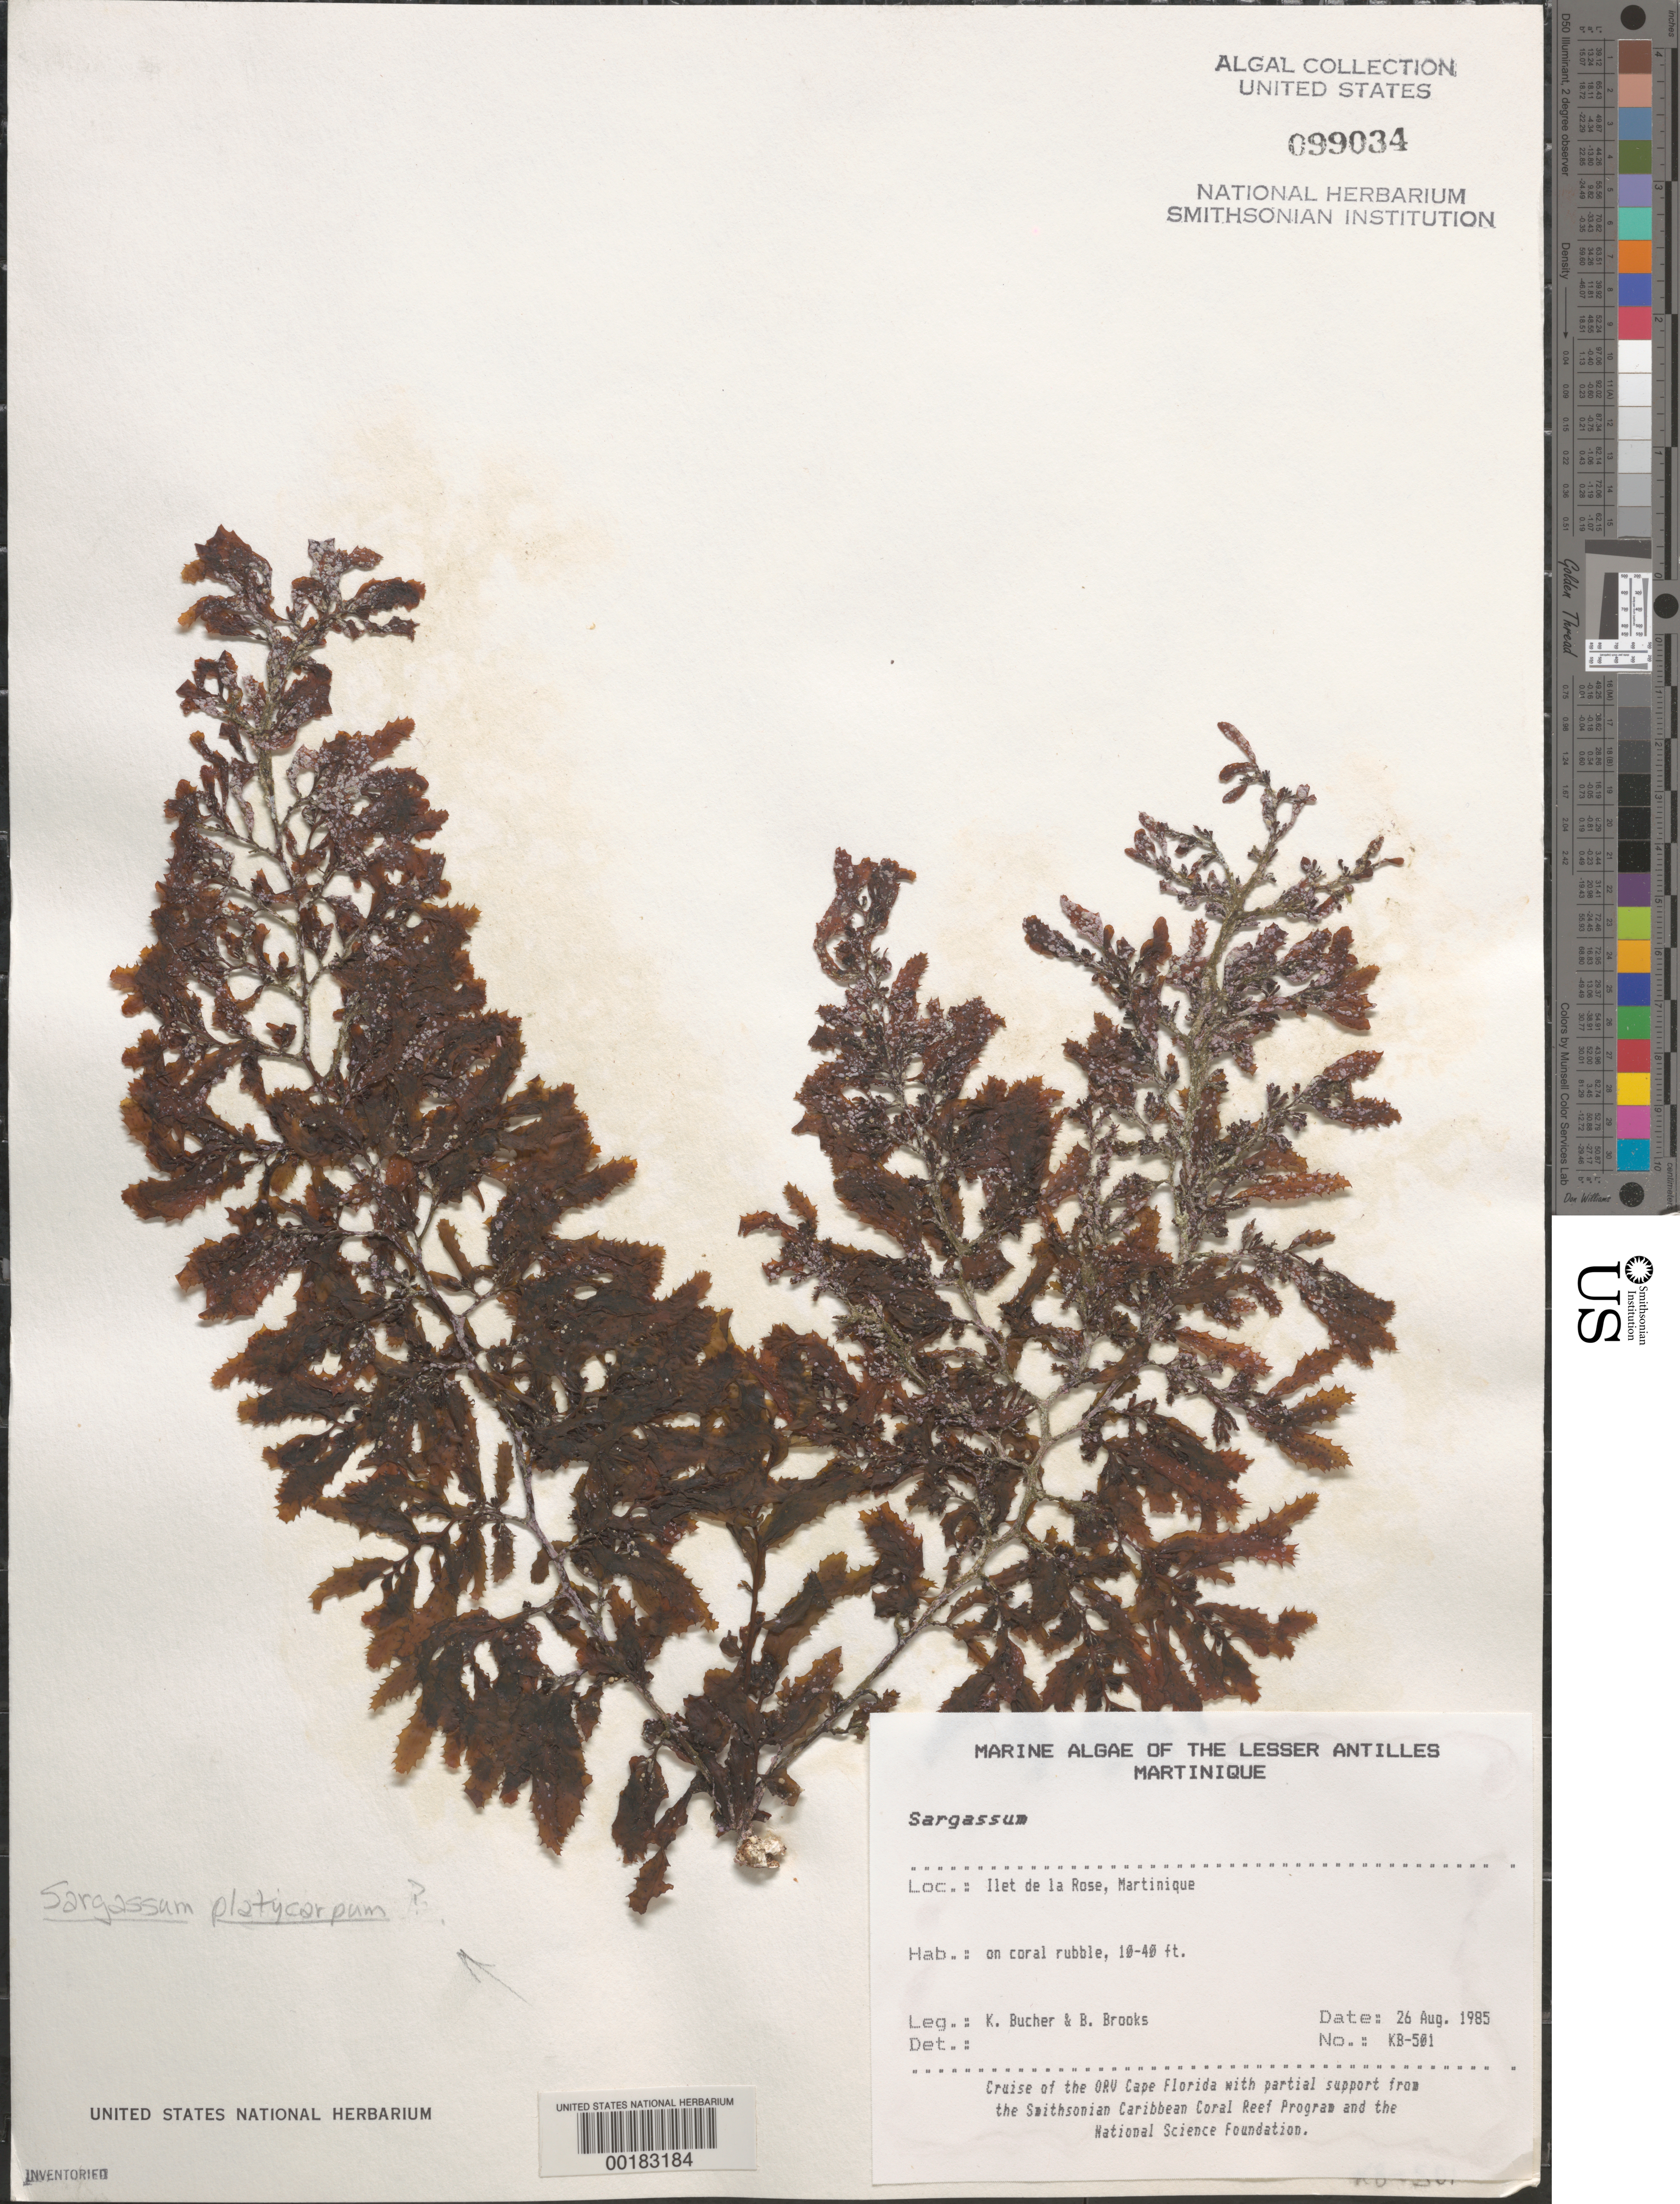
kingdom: Chromista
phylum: Ochrophyta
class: Phaeophyceae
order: Fucales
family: Sargassaceae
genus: Sargassum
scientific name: Sargassum platycarpum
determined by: Norris, J. N.; Bucher, K. E.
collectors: K. E. Bucher & B. Brooks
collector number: Kb-501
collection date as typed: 26 Aug 1985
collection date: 1985-08-26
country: Martinique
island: Ilet de la Rose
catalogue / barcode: US 99034